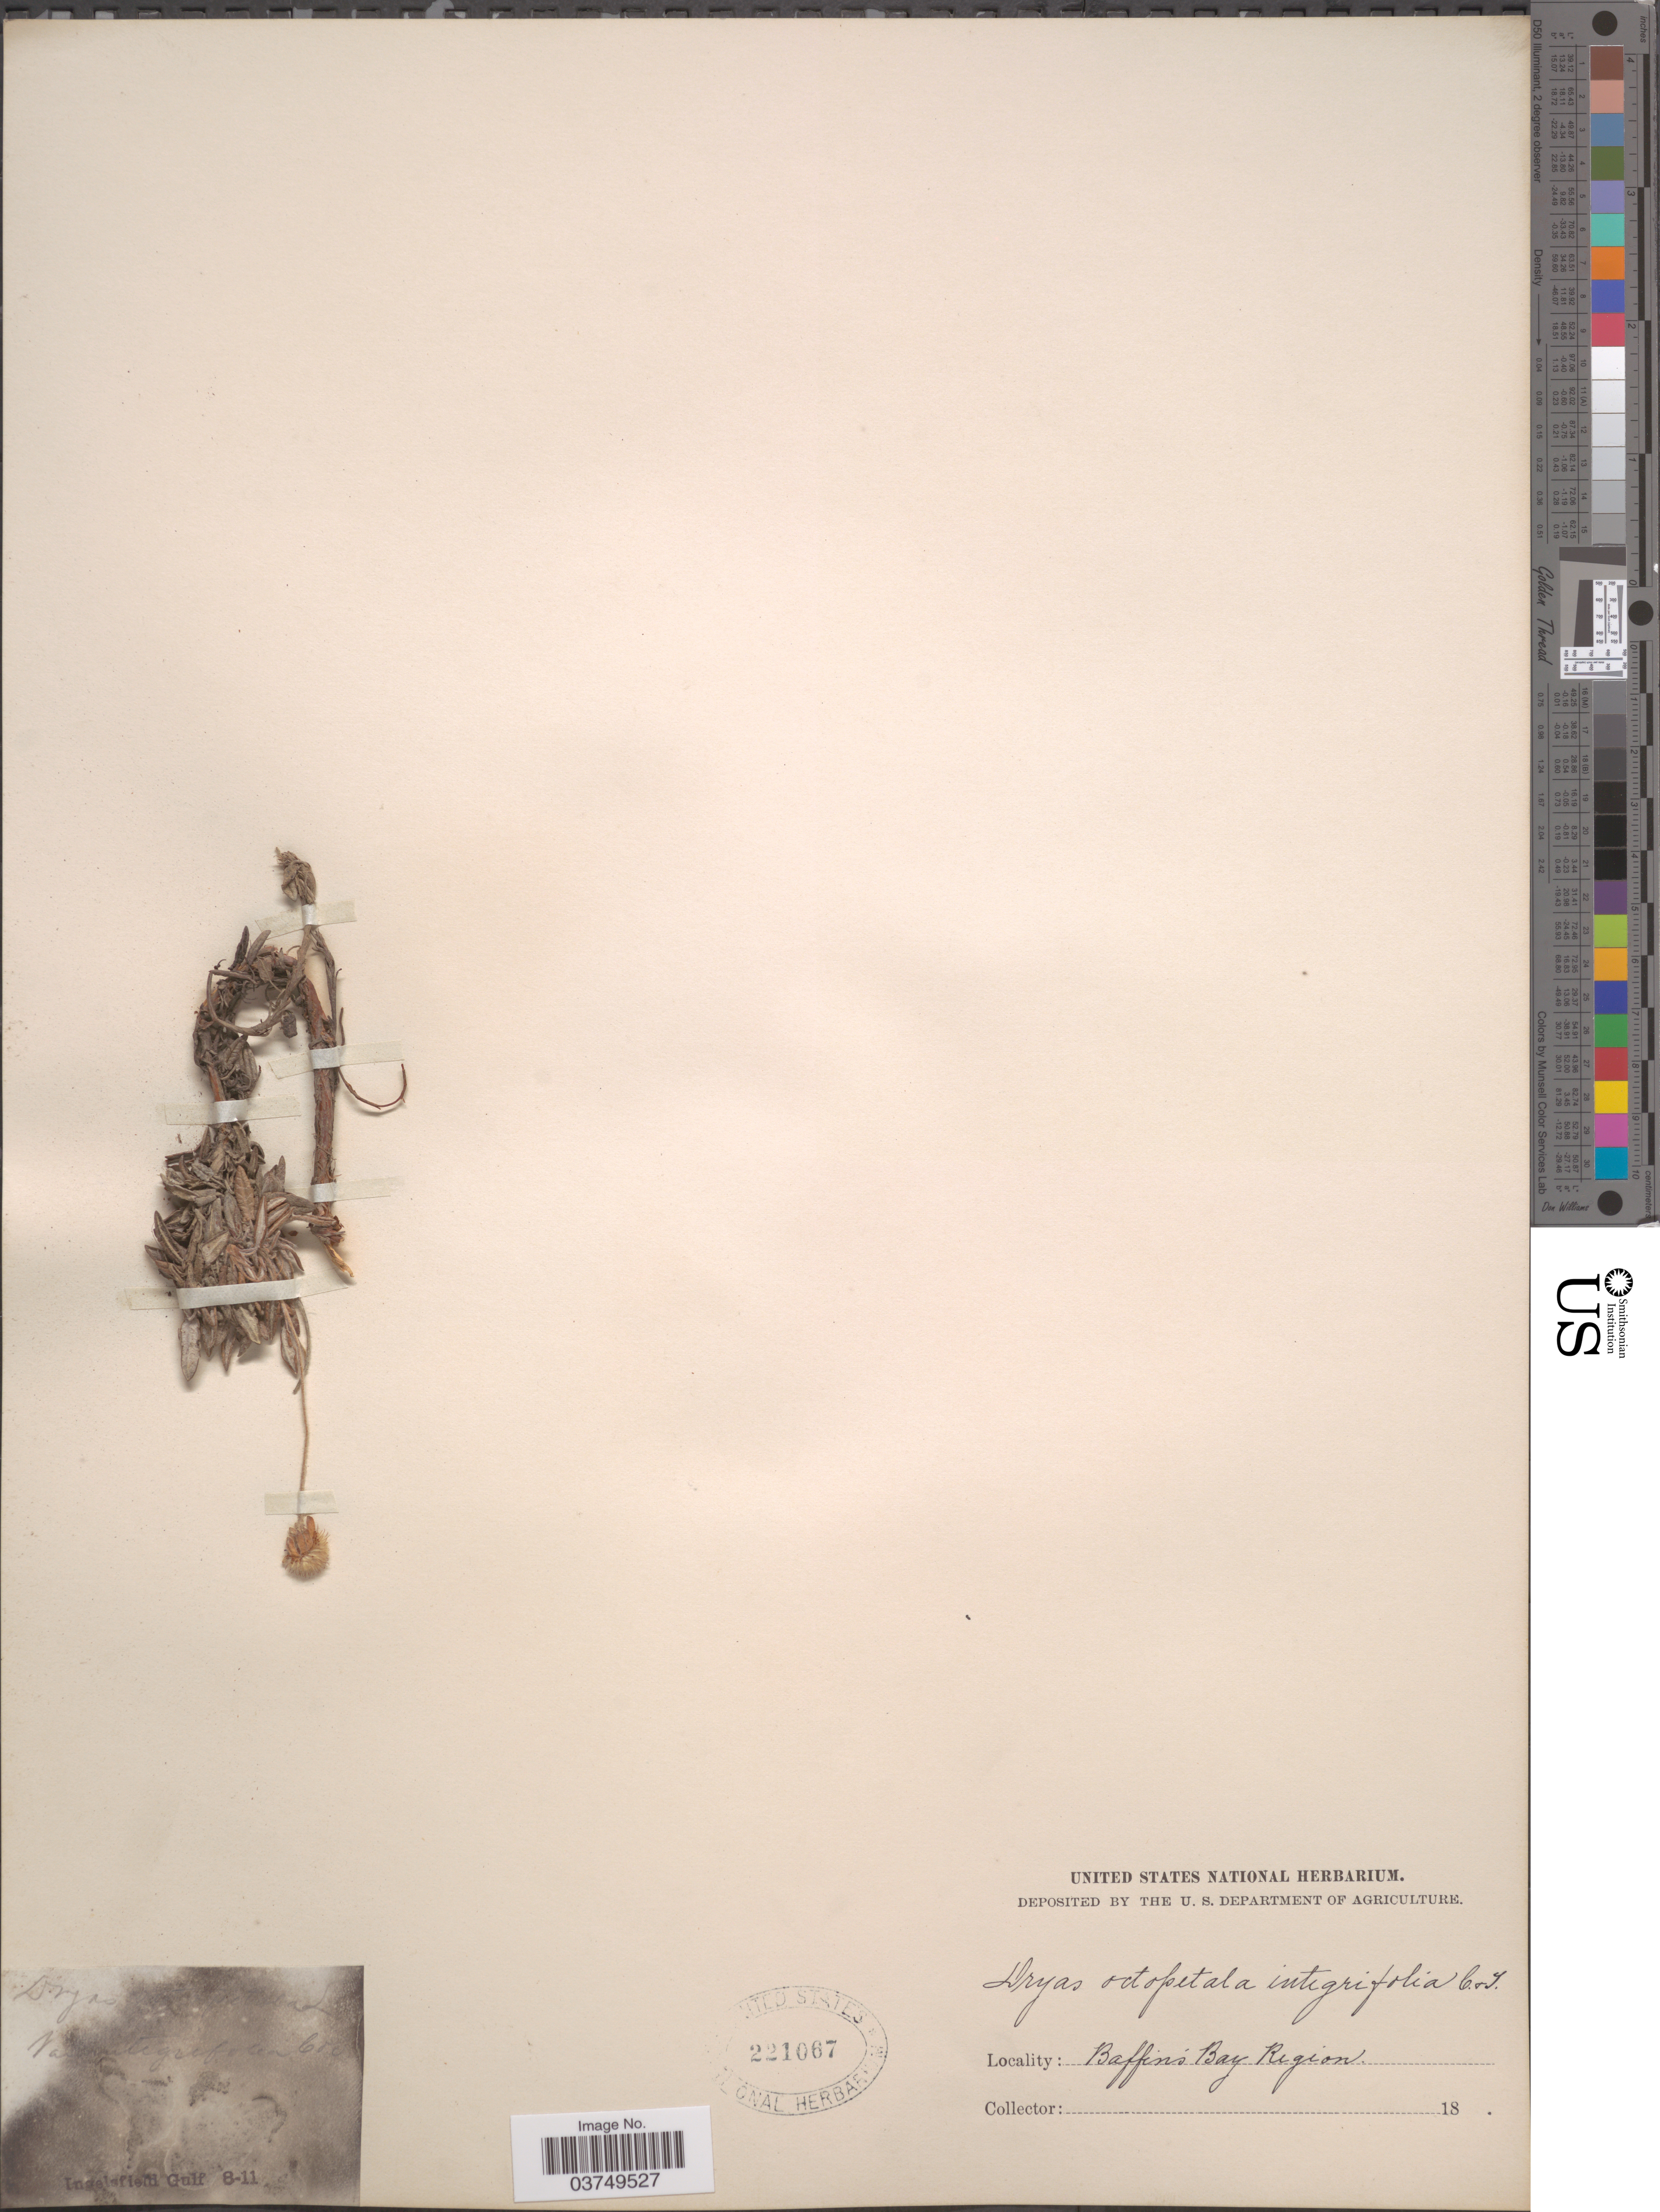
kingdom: Plantae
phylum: Tracheophyta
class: Magnoliopsida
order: Rosales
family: Rosaceae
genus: Dryas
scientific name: Dryas integrifolia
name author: Vahl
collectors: ex herb. United States National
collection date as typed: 18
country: Greenland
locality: Baffin's Bay Region.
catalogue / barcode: US 221067